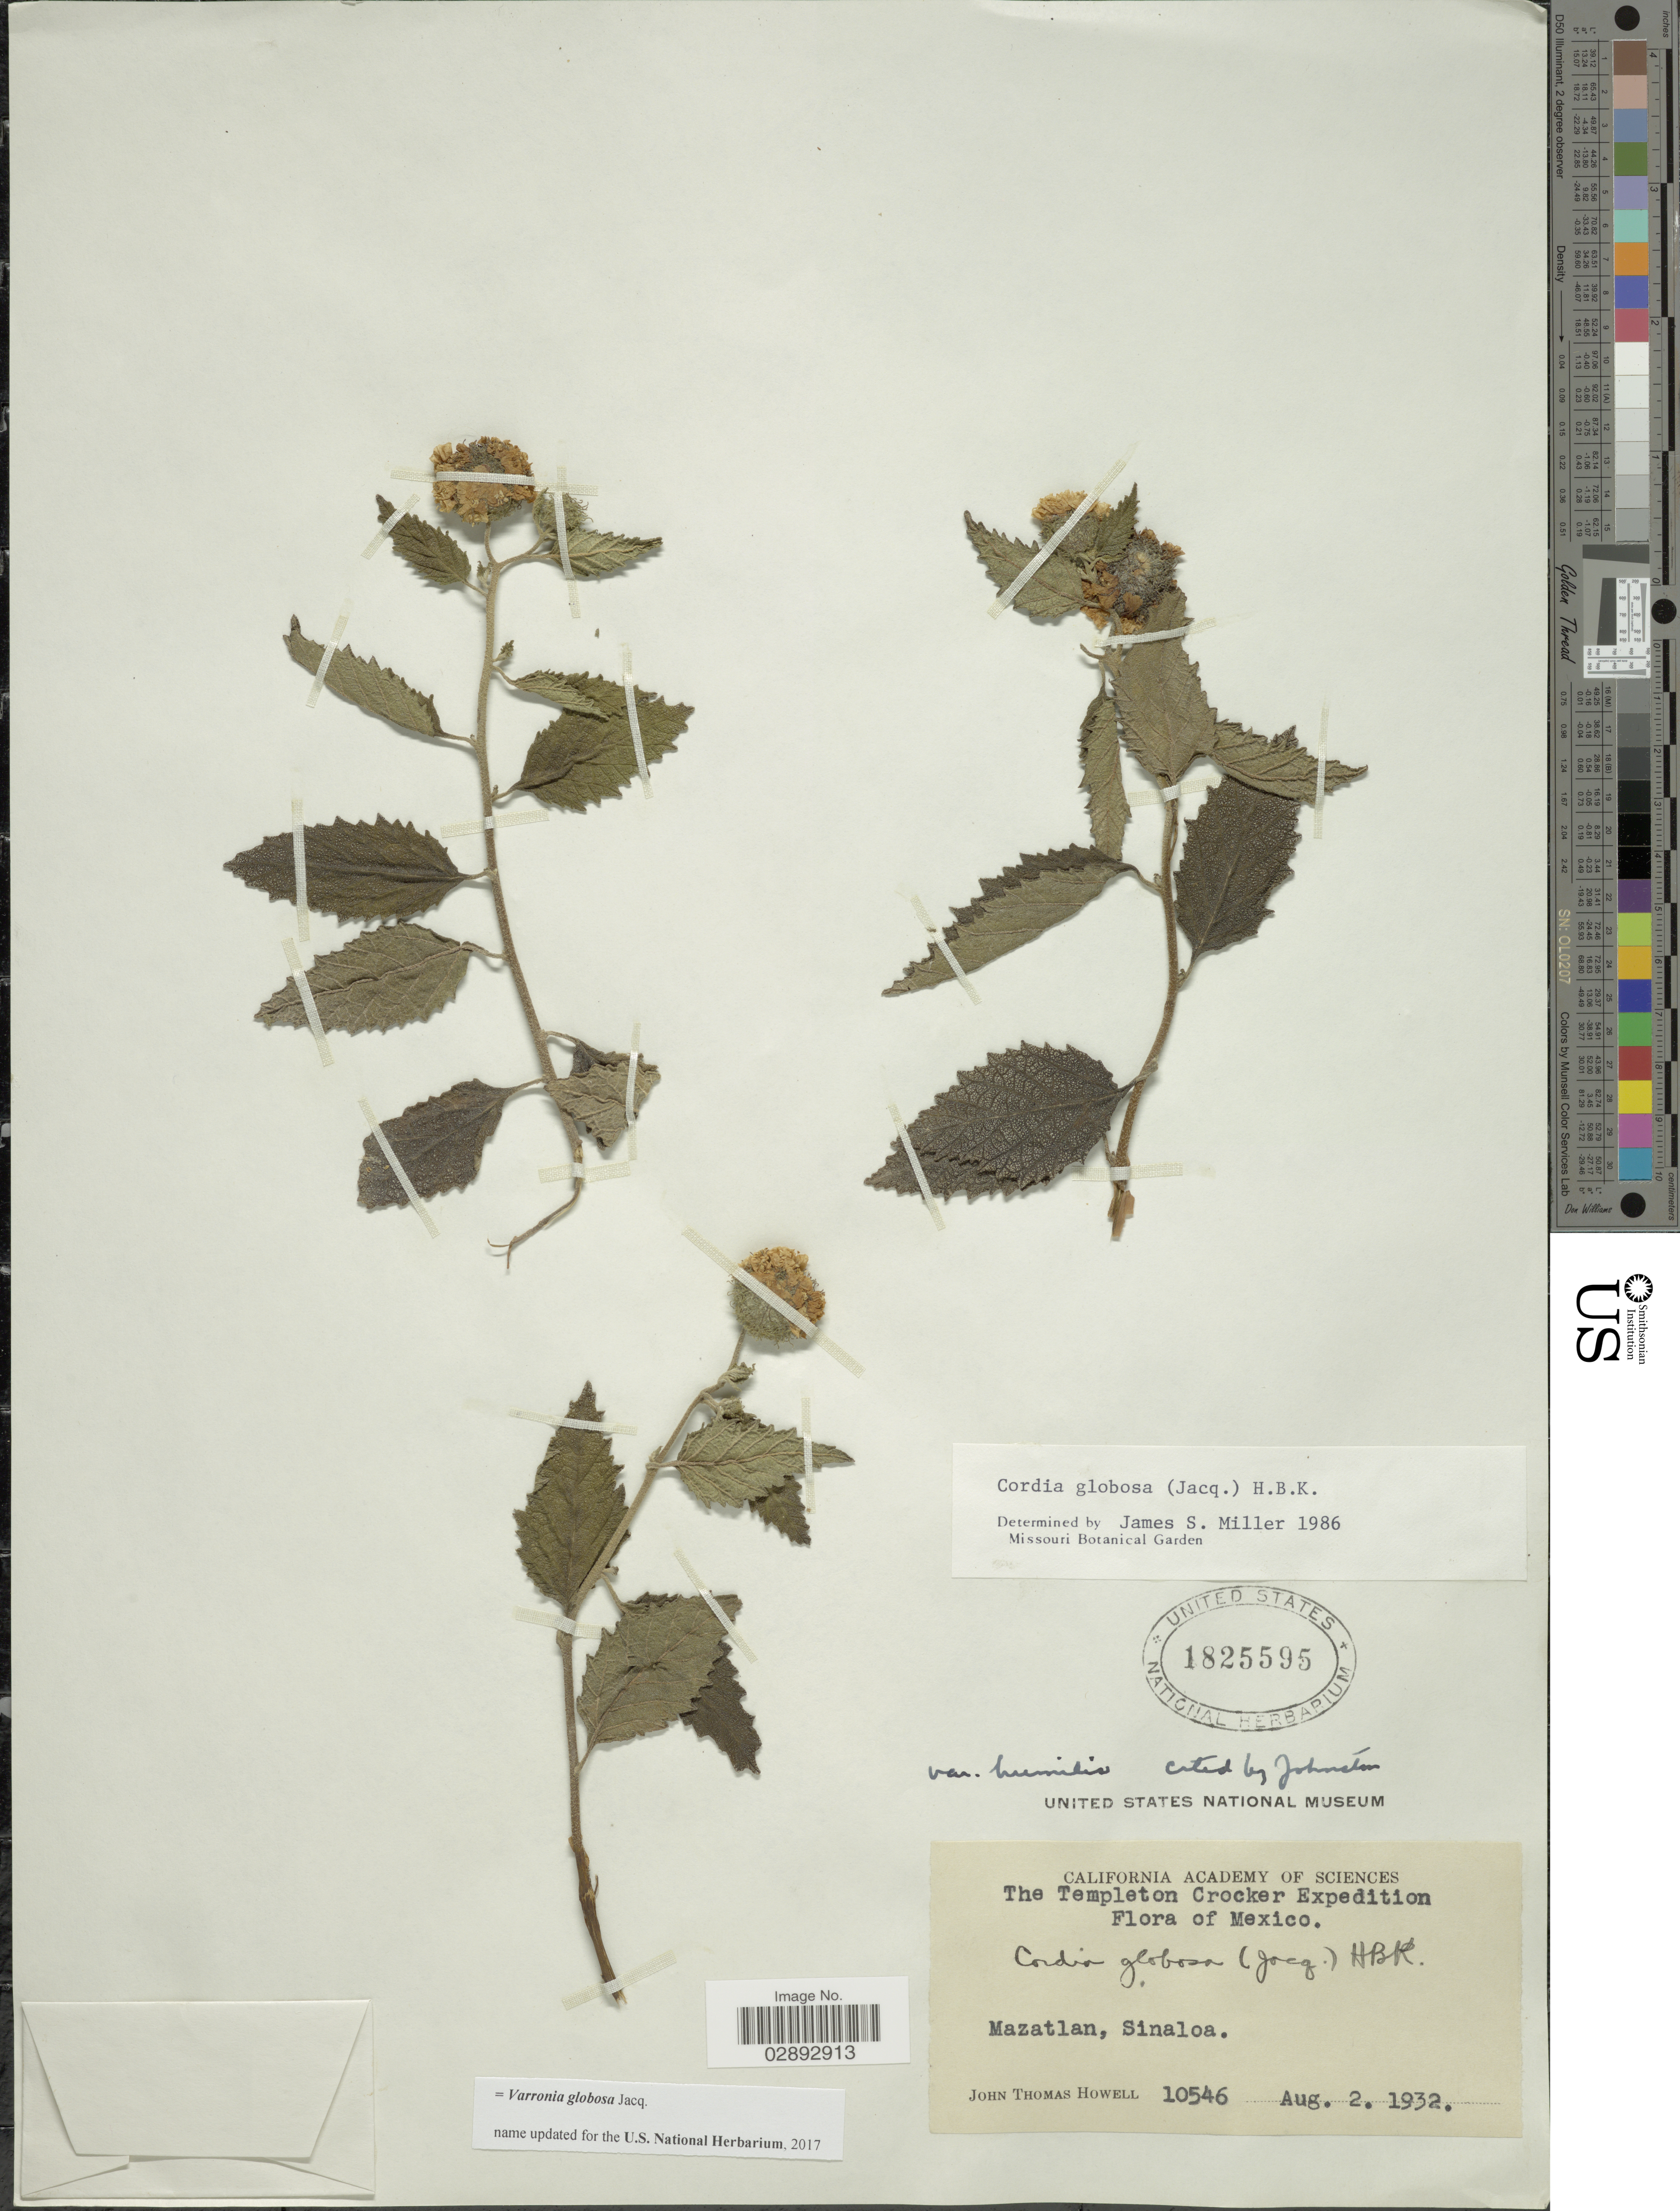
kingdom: Plantae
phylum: Tracheophyta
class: Magnoliopsida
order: Boraginales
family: Cordiaceae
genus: Varronia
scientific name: Varronia globosa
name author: Jacq.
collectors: J. T. Howell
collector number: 10546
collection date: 1932-08-02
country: Mexico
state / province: Sinaloa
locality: The Templeton Crocker. Mazatlan.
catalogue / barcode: US 1825595